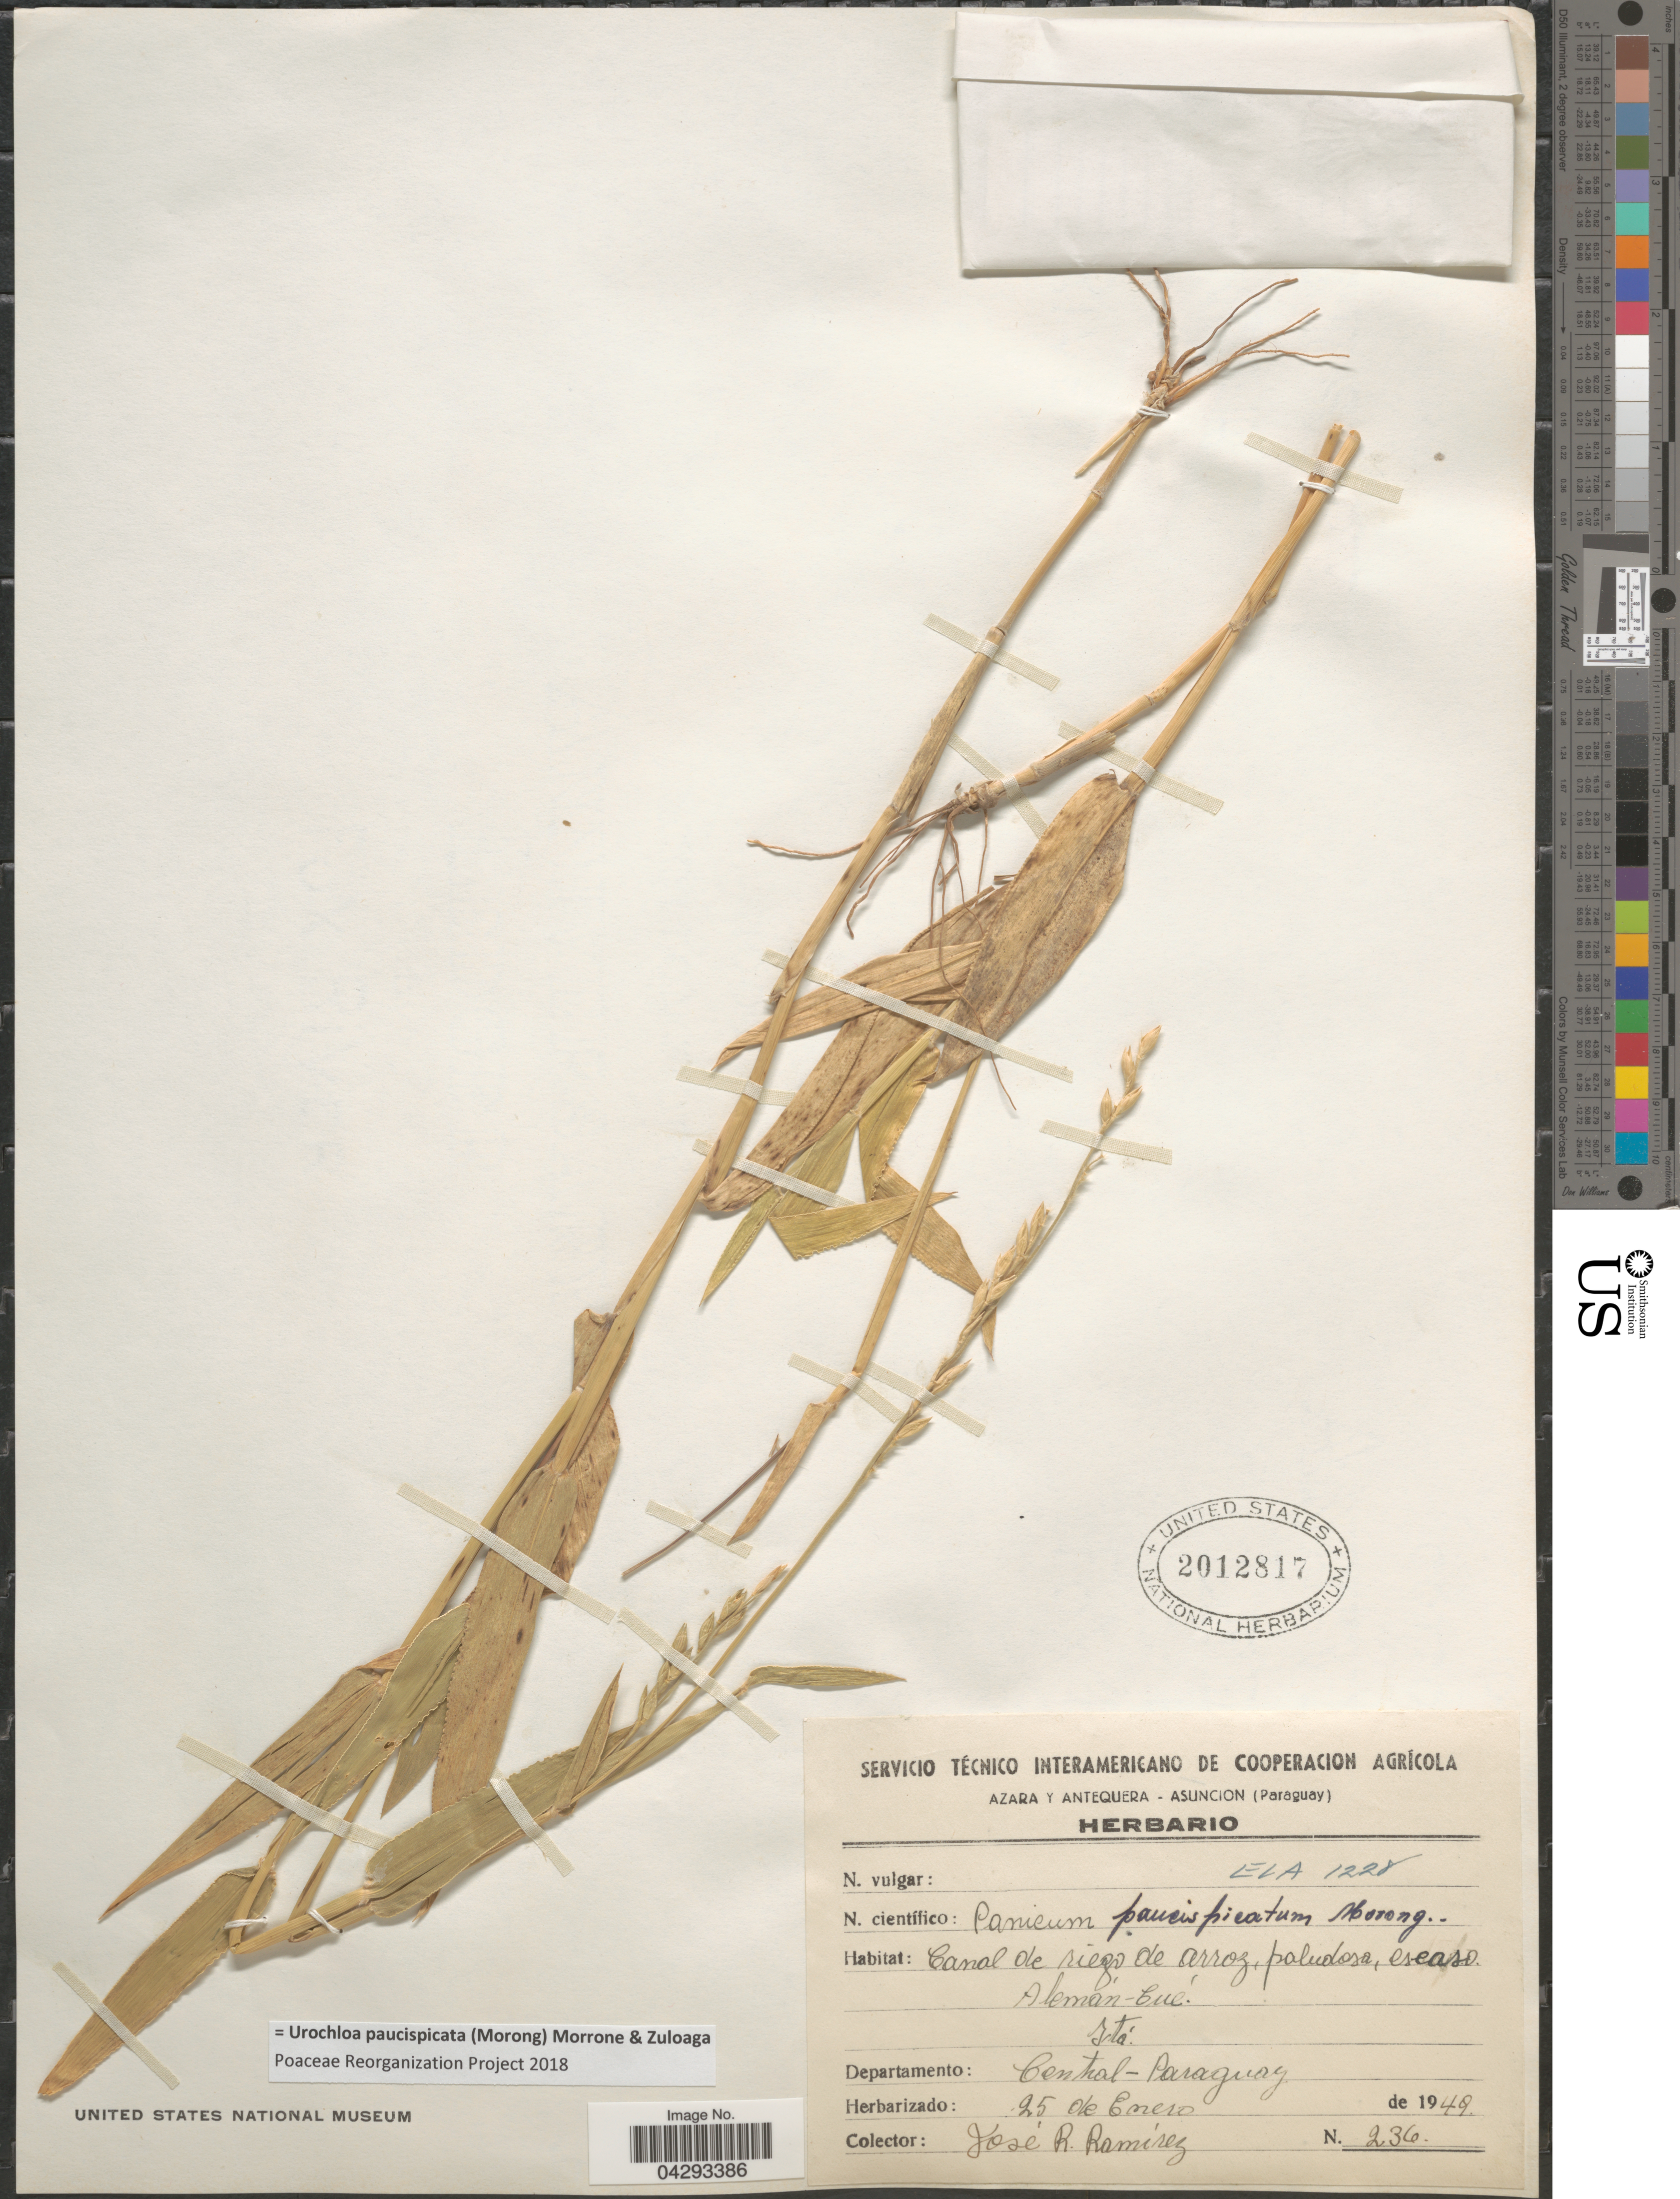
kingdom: Plantae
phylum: Tracheophyta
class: Liliopsida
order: Poales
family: Poaceae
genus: Urochloa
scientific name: Urochloa paucispicata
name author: (Morong) Morrone & Zuloaga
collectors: J. Ramírez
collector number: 236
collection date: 1949-01-25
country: Paraguay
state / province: Asuncion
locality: Canal de riego de arroz, paludosa, eseaso. Alemán-Cué. Central-Paraguay.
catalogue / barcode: US 2012817